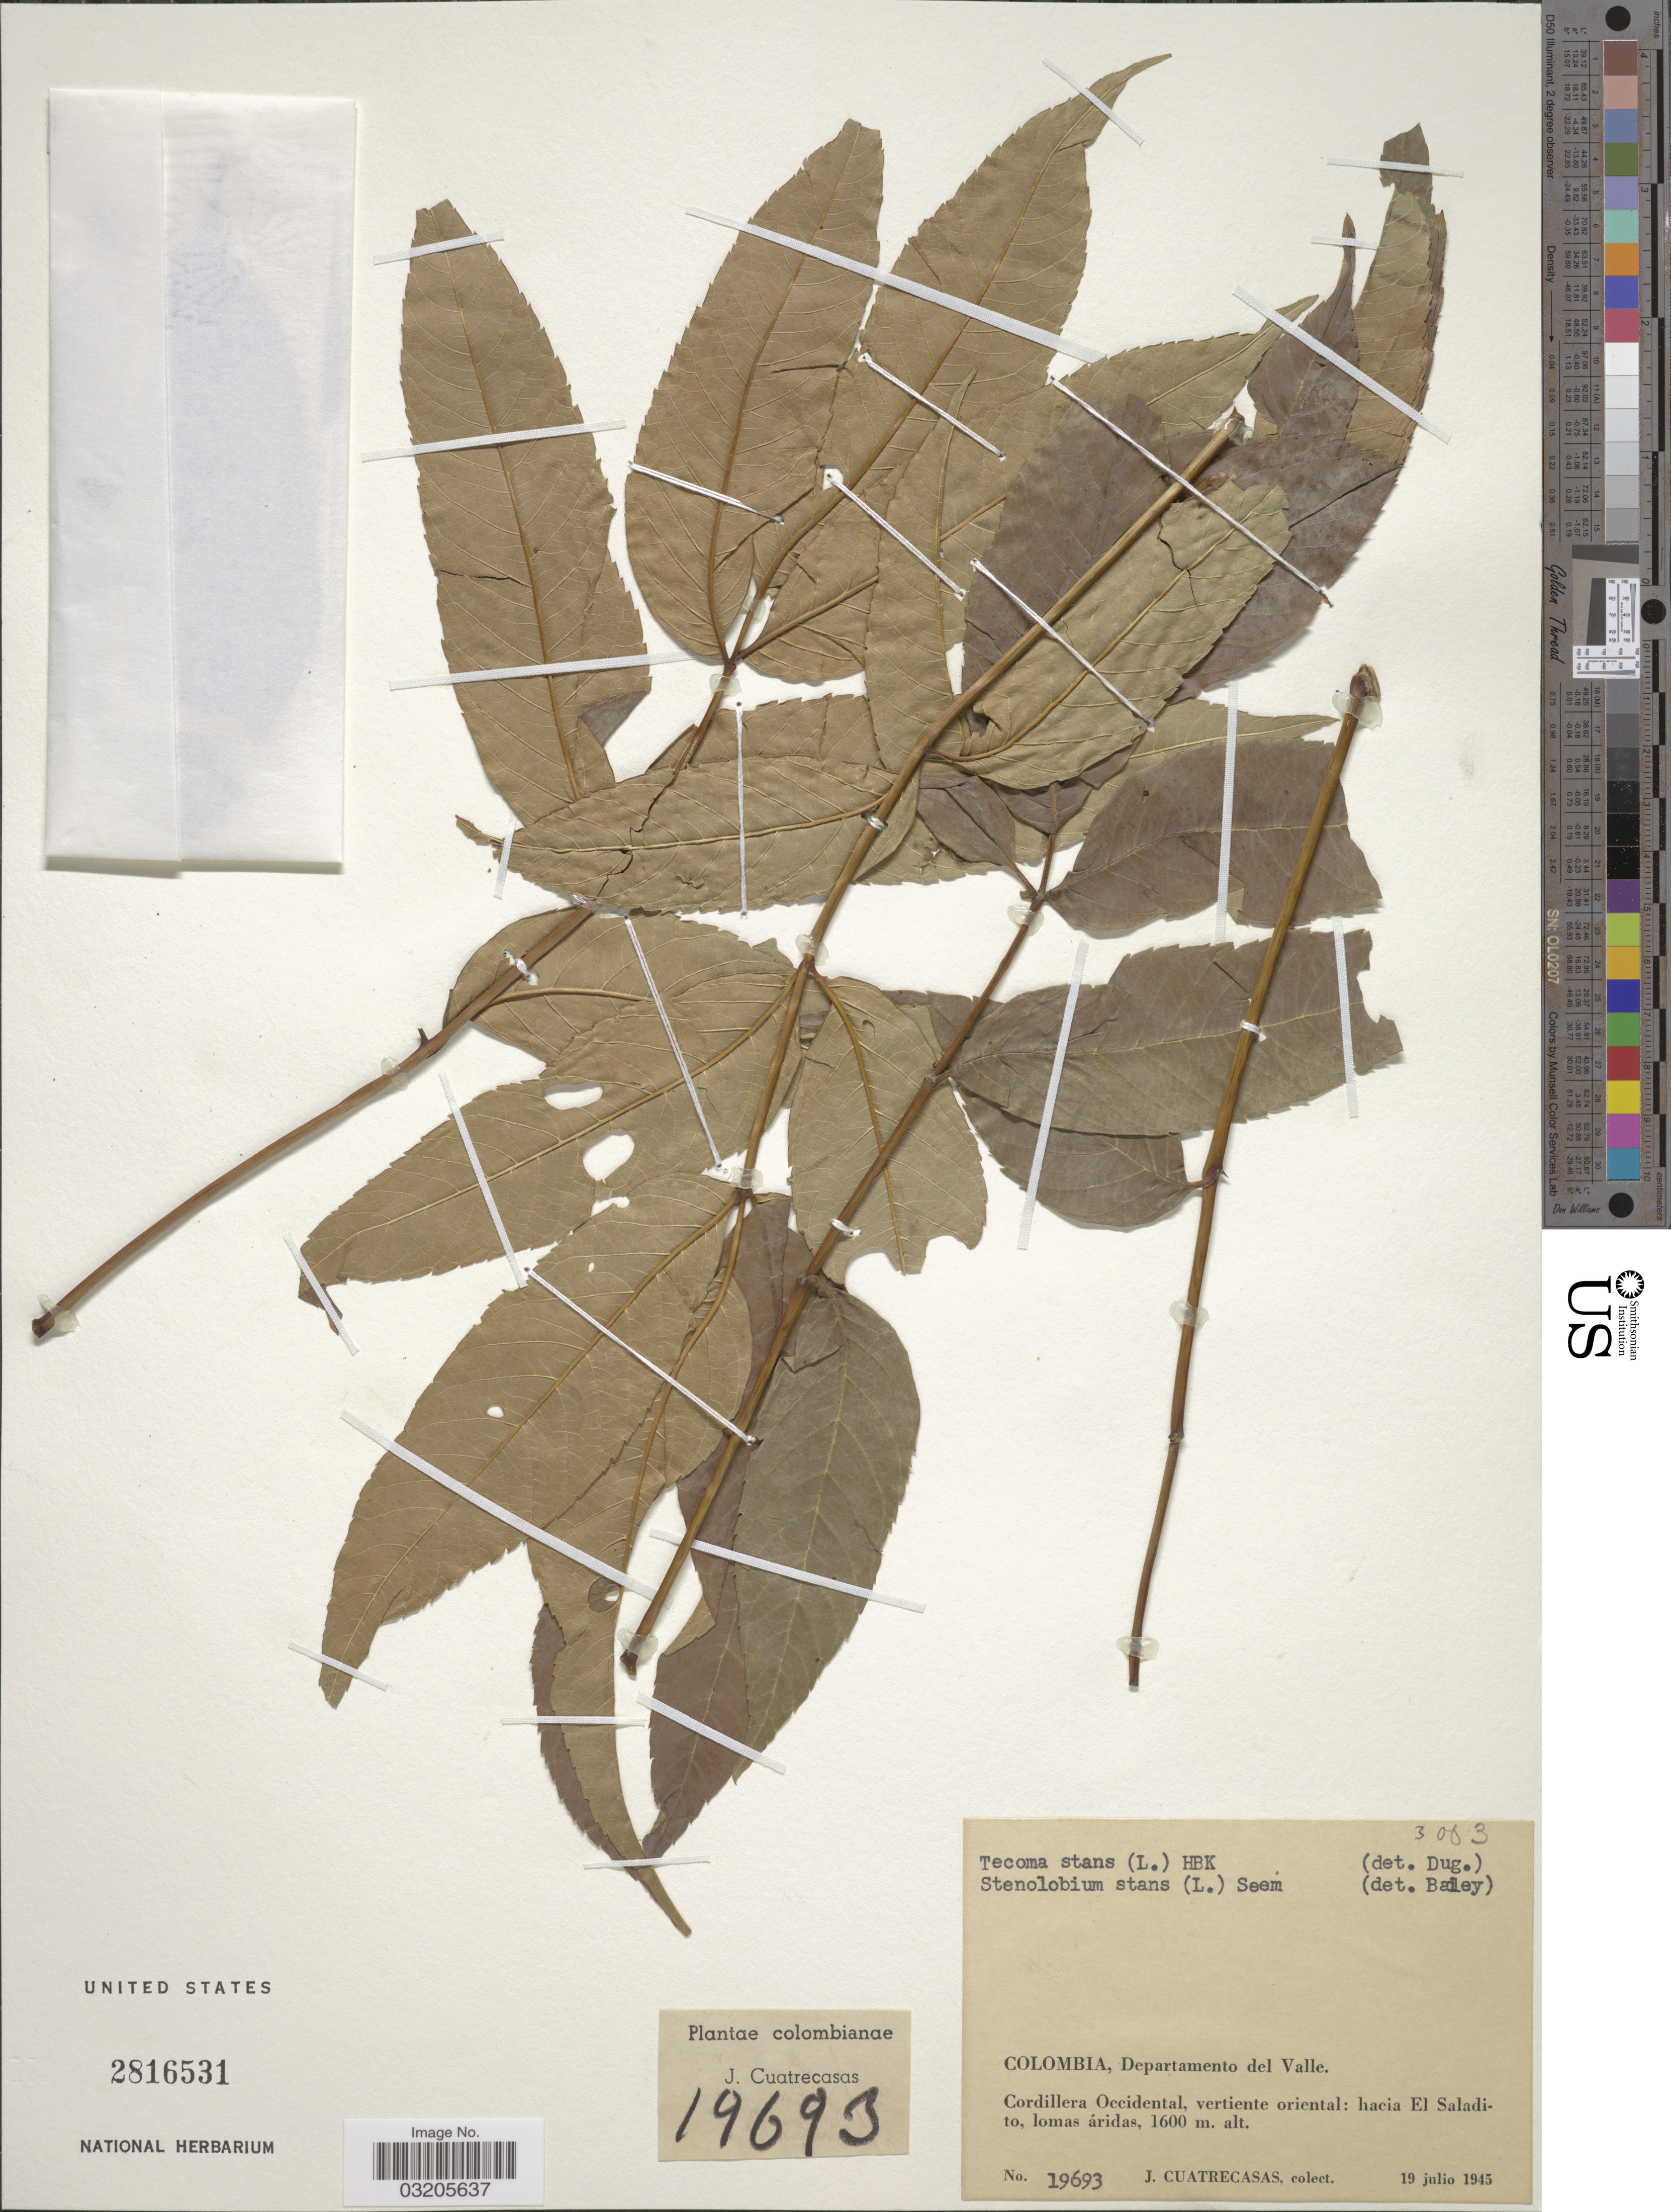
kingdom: Plantae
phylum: Tracheophyta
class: Magnoliopsida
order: Lamiales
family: Bignoniaceae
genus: Tecoma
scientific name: Tecoma stans var. stans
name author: (L.) Juss. ex Kunth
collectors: J. Cuatrecasas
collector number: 19693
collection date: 1945-07-19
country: Colombia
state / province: Valle del Cauca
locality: Departamento del Valle. Cordillera Occidental, vertiente oriental: hacia El Saladito, lomas áridas.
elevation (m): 1600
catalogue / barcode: US 2816531